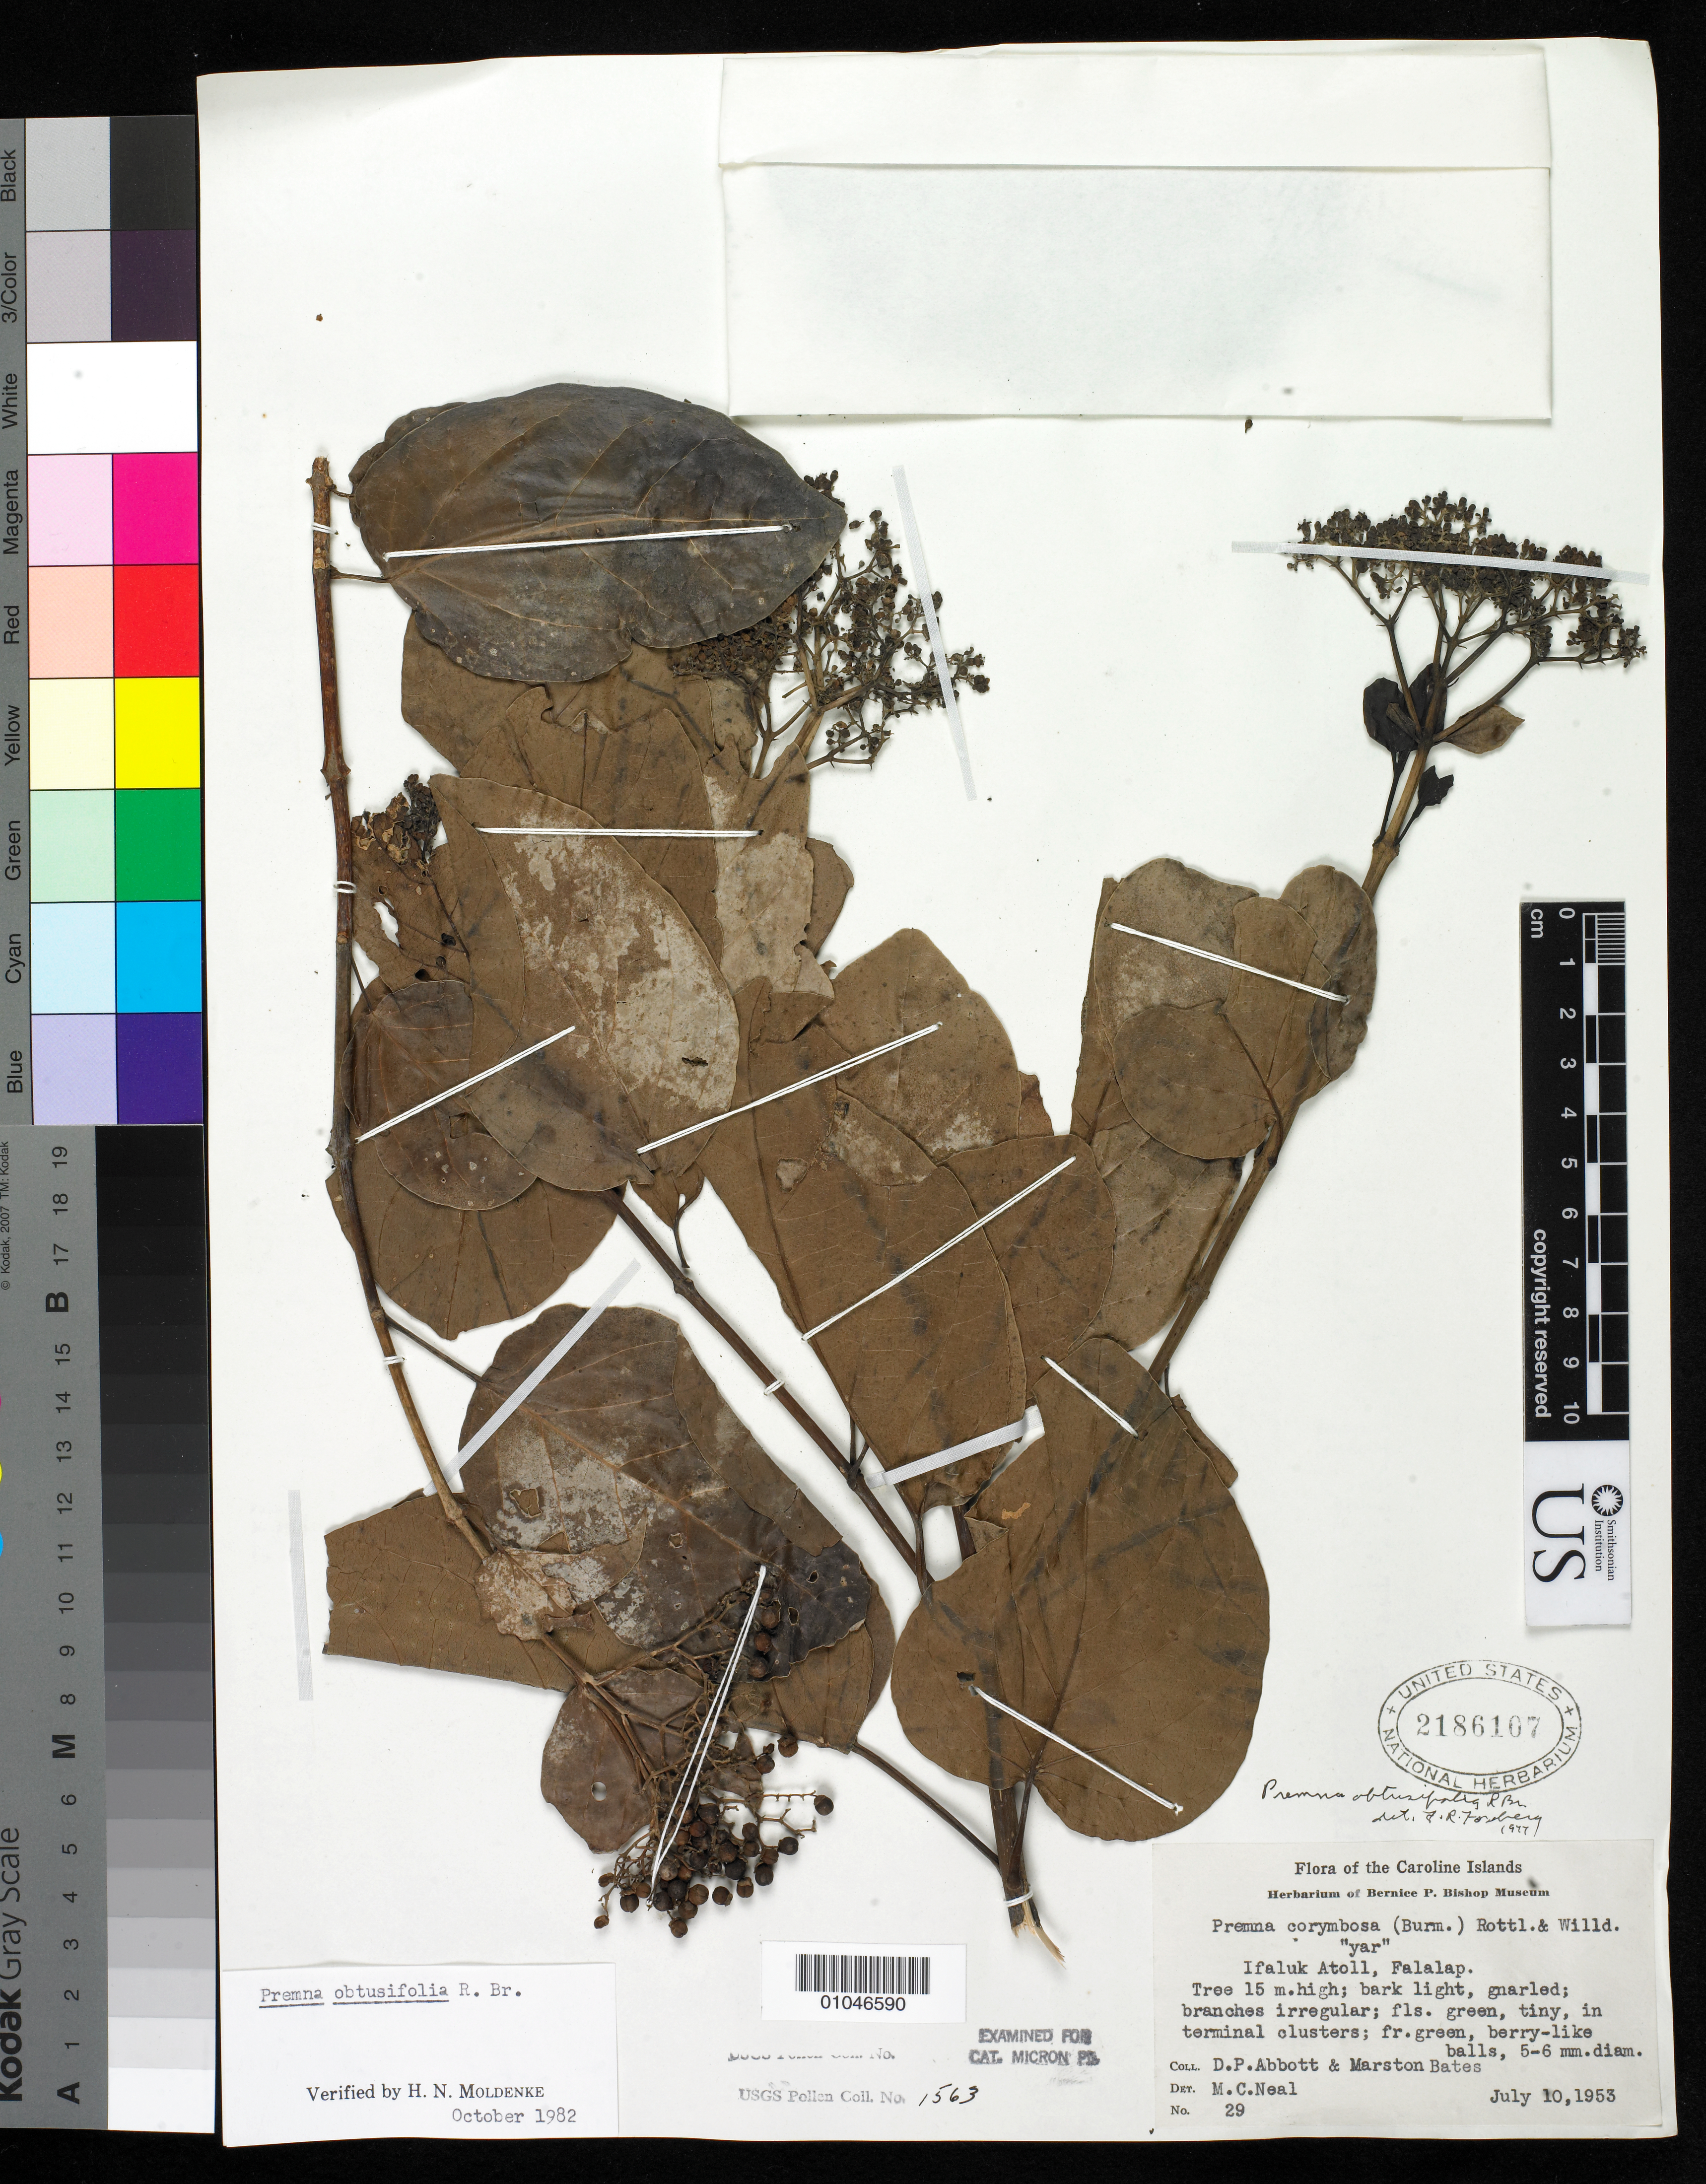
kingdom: Plantae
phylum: Tracheophyta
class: Magnoliopsida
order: Lamiales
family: Lamiaceae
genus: Premna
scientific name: Premna obtusifolia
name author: R. Br.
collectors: M. Neal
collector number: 29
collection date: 1953-07-10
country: Micronesia, Federated States of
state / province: Yap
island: Ifalik (Ifaluk) Atoll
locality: Falalap, Ifaluk Atoll, Caroline Islands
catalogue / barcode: US 2186107